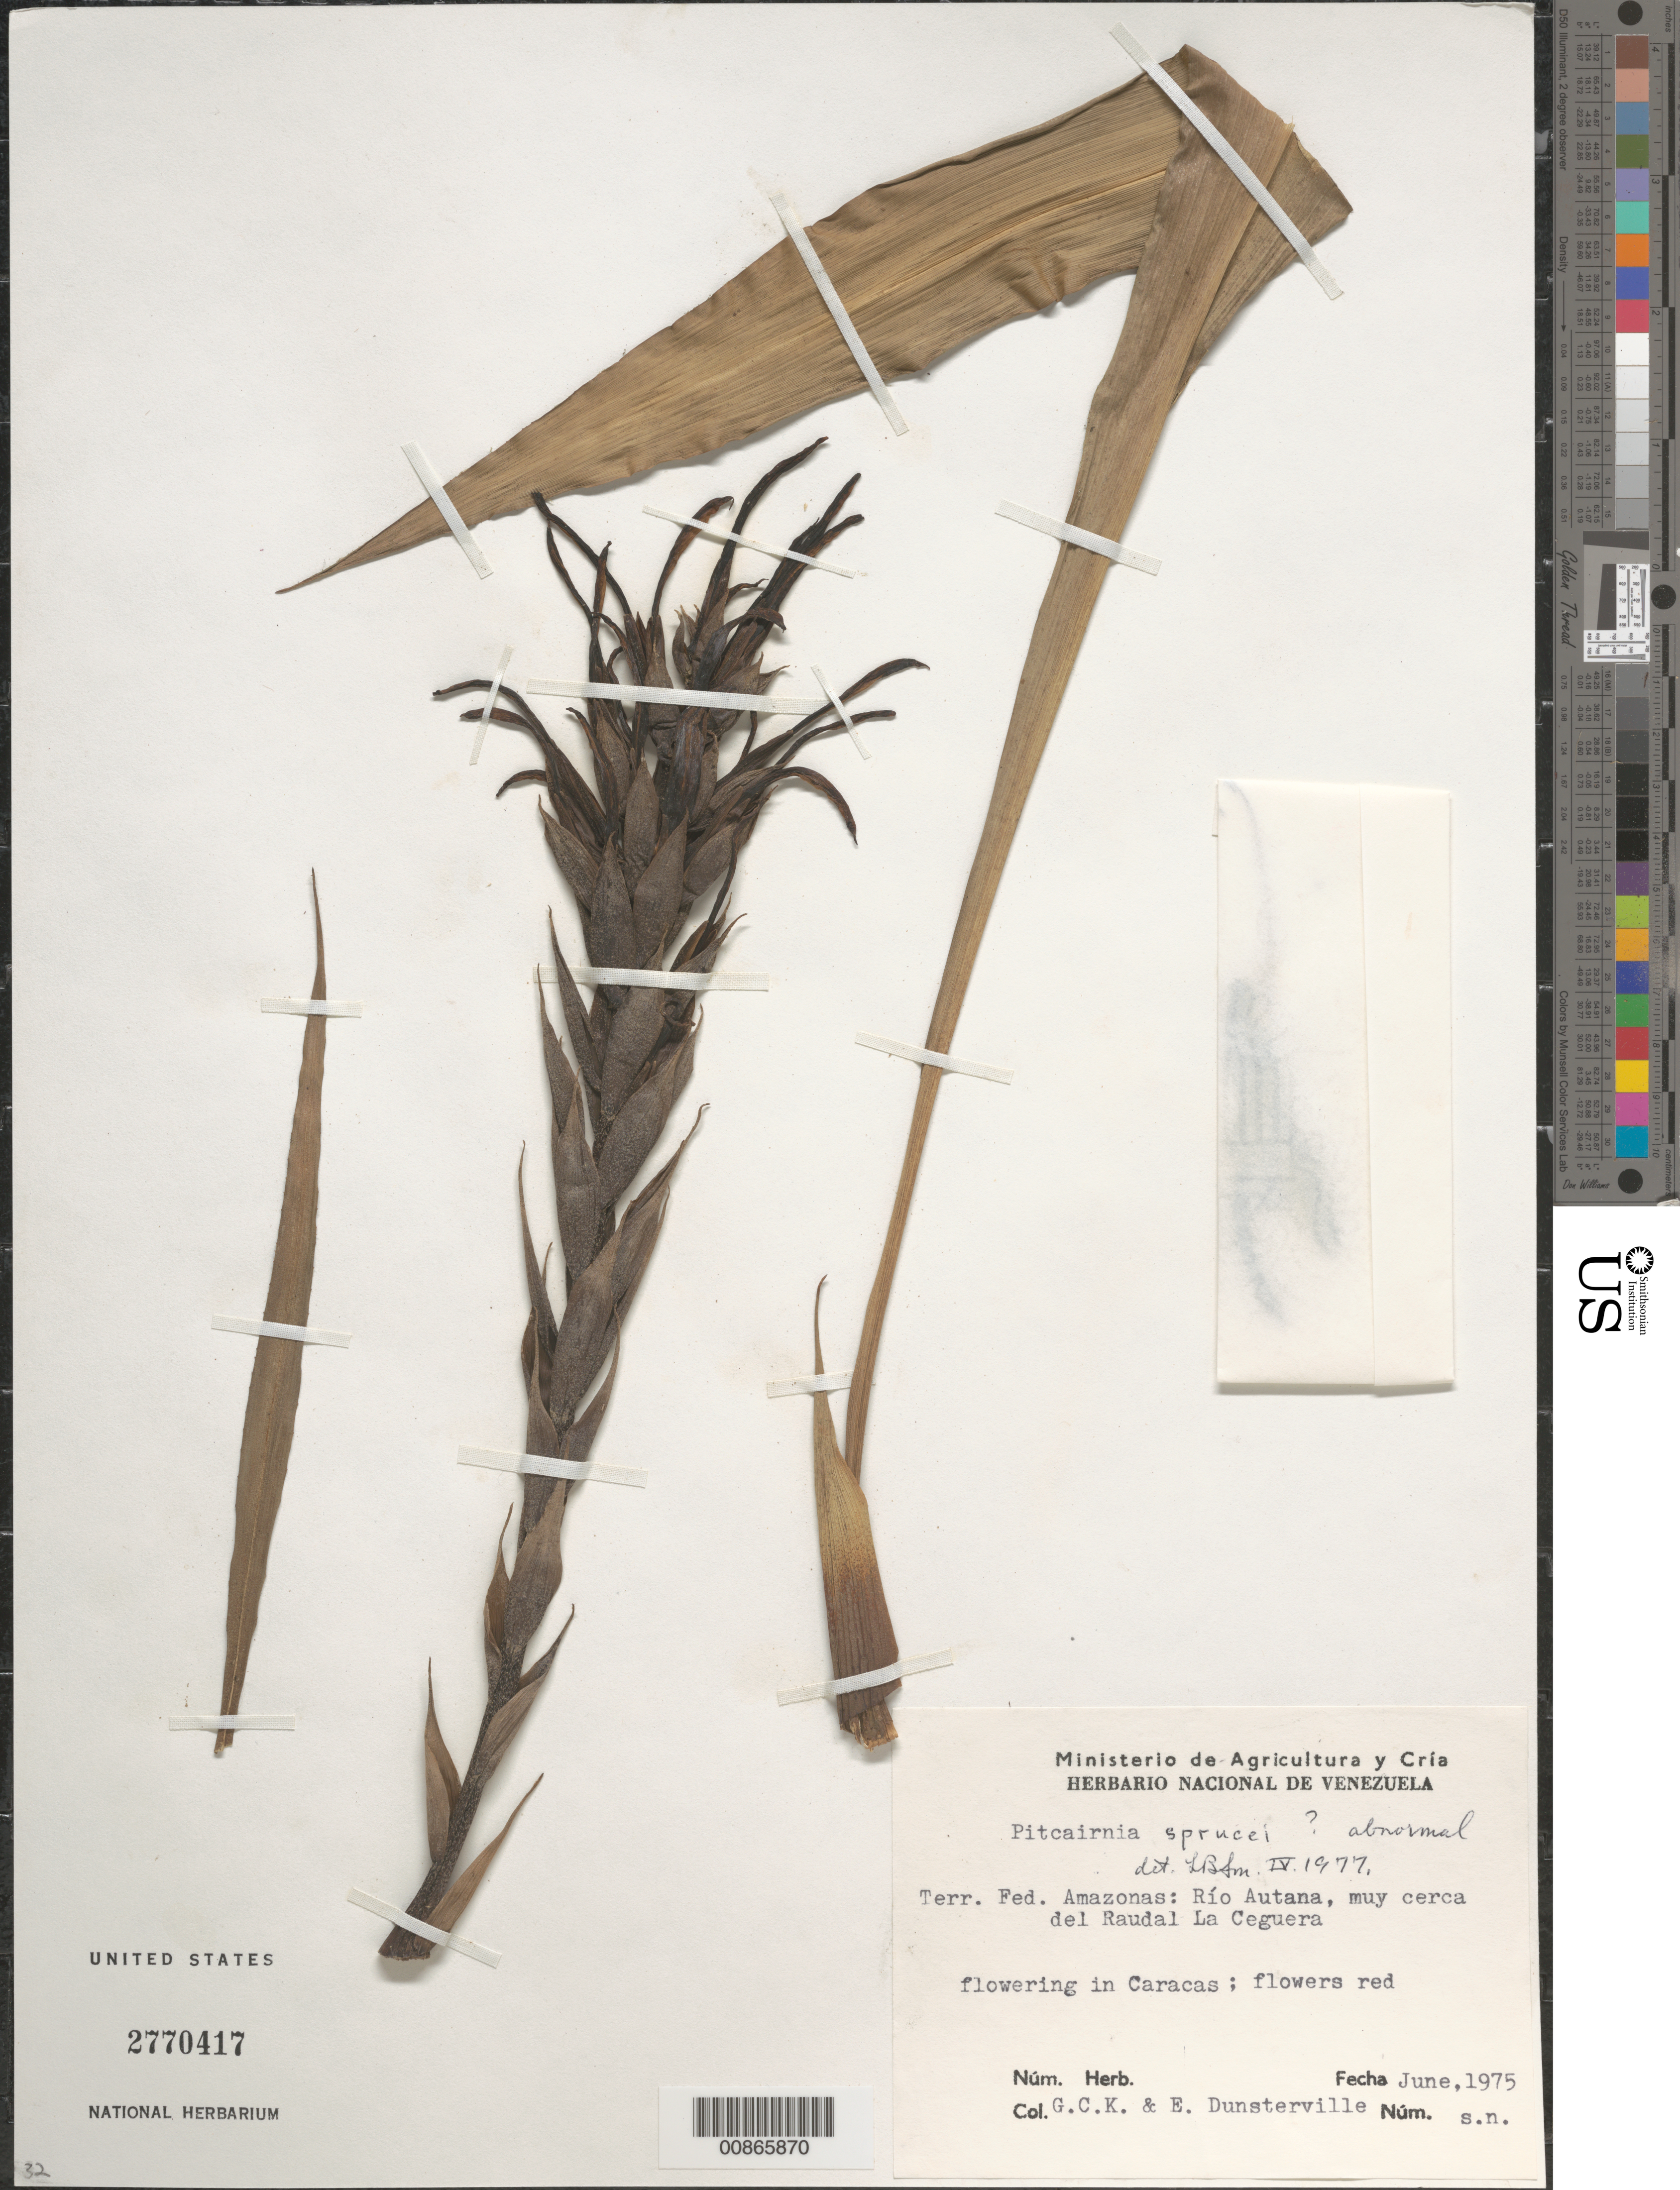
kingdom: Plantae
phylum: Tracheophyta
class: Liliopsida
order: Poales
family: Bromeliaceae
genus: Pitcairnia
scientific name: Pitcairnia sprucei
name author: Baker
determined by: Smith, Lyman B., (US), NMNH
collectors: G. C. K. Dunsterville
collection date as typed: Jun-75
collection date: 1975-06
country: Venezuela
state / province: Amazonas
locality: Río Autana, cerca del Raudal La Ceguera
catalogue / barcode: US 2770417